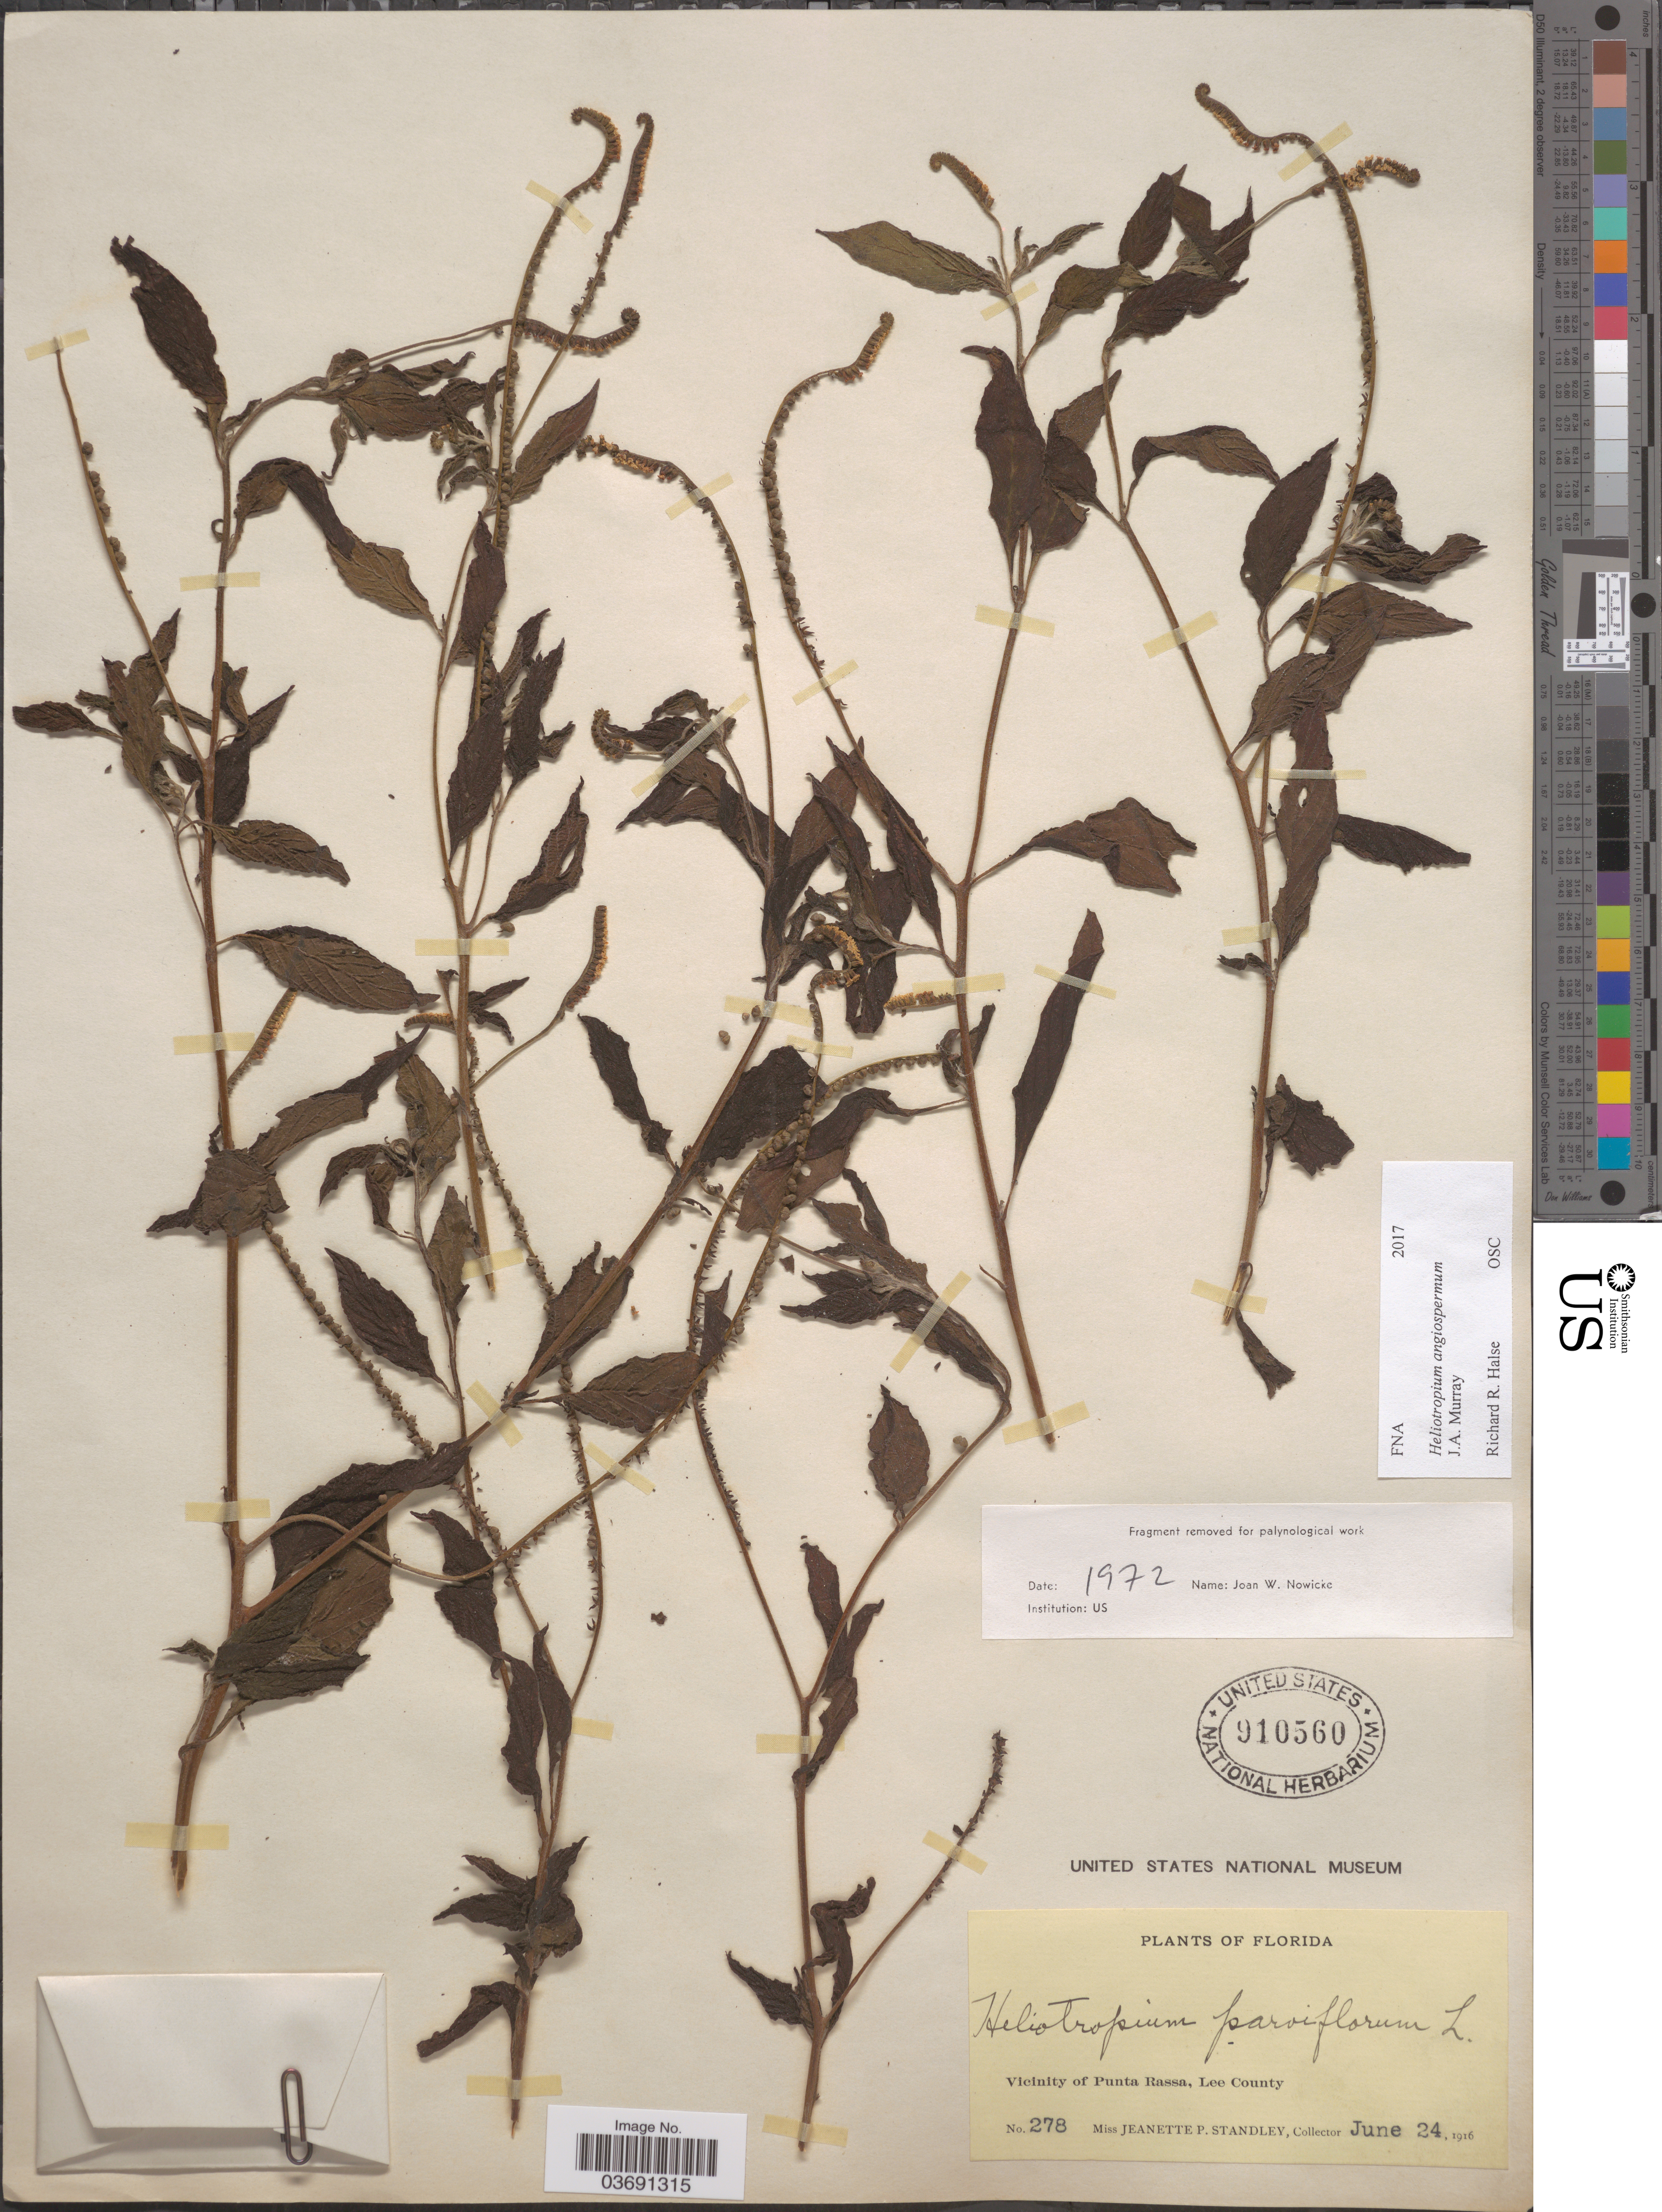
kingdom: Plantae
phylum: Tracheophyta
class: Magnoliopsida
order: Boraginales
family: Heliotropiaceae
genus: Heliotropium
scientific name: Heliotropium angiospermum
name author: Murray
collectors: J. P. Standley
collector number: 278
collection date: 1916-06-24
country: United States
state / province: Florida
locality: Vicinity of Punta Rassa, Lee County.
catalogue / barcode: US 910560